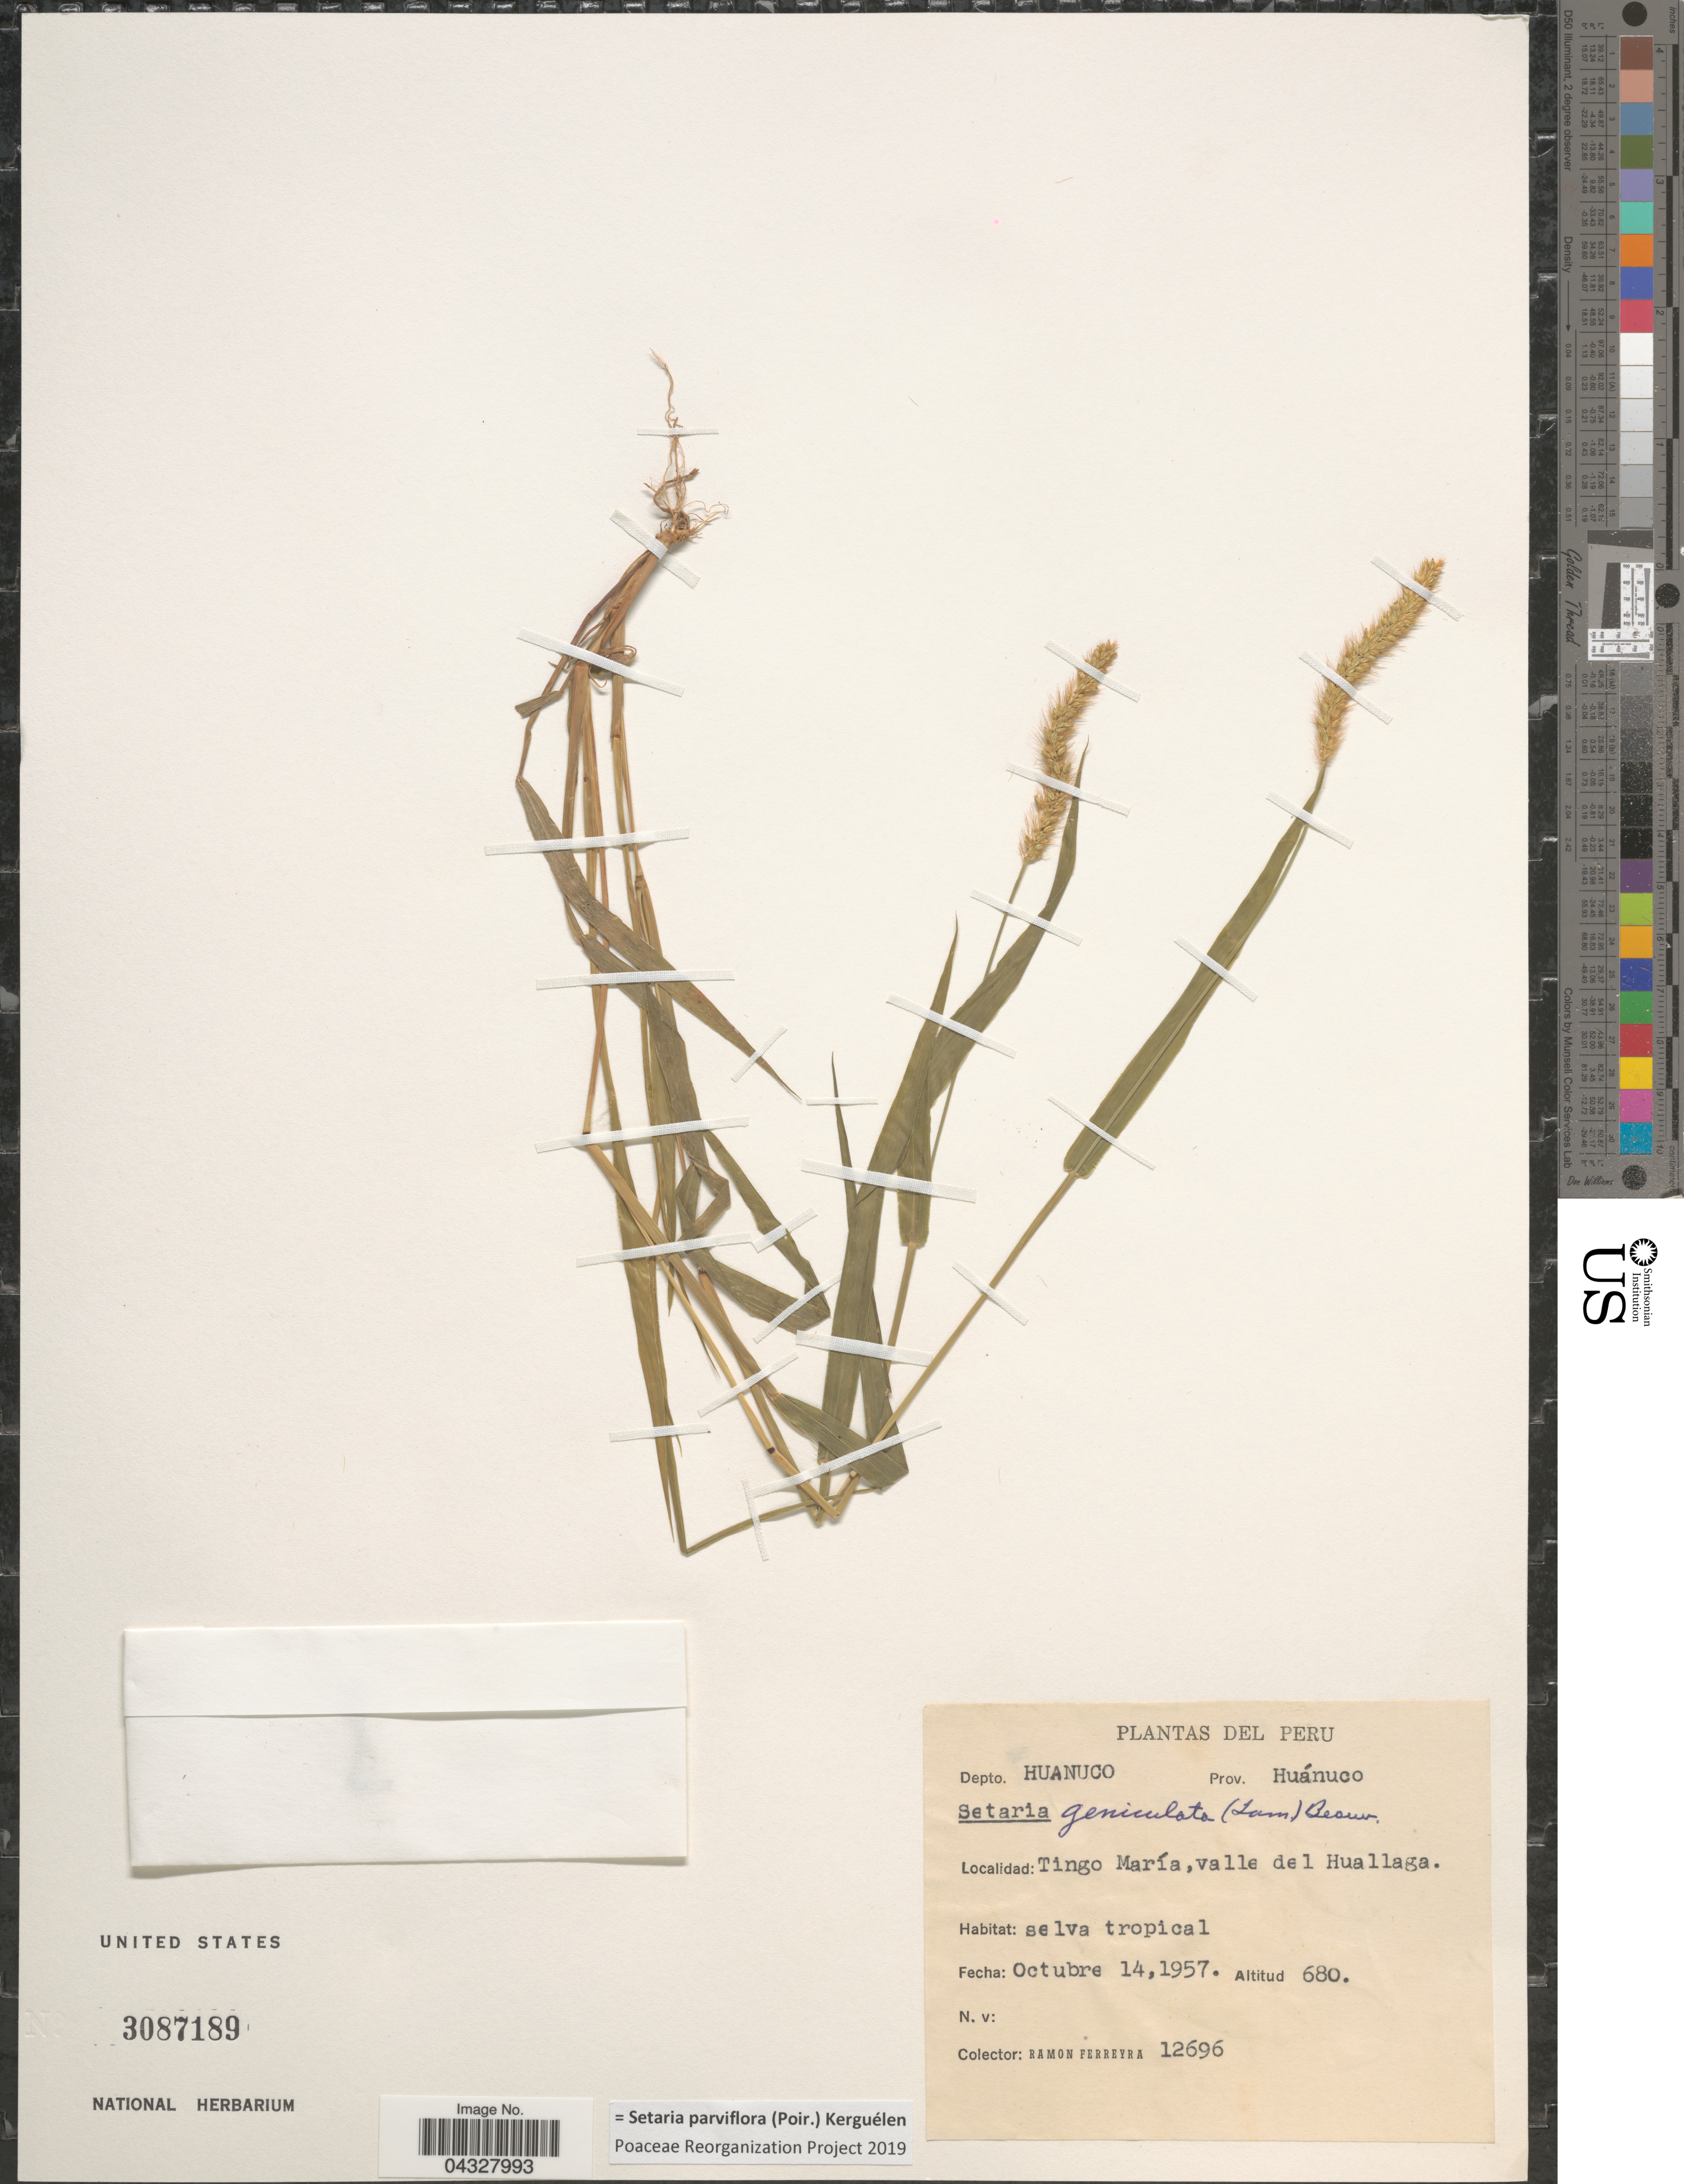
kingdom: Plantae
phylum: Tracheophyta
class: Liliopsida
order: Poales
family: Poaceae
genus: Setaria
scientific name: Setaria parviflora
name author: (Poir.) Kerguélen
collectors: R. A. Ferreyra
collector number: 12696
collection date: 1957-10-14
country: Peru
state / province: Huánuco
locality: Depto. Huanuco. Tingo María, valle del Huallaga.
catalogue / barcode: US 3087189